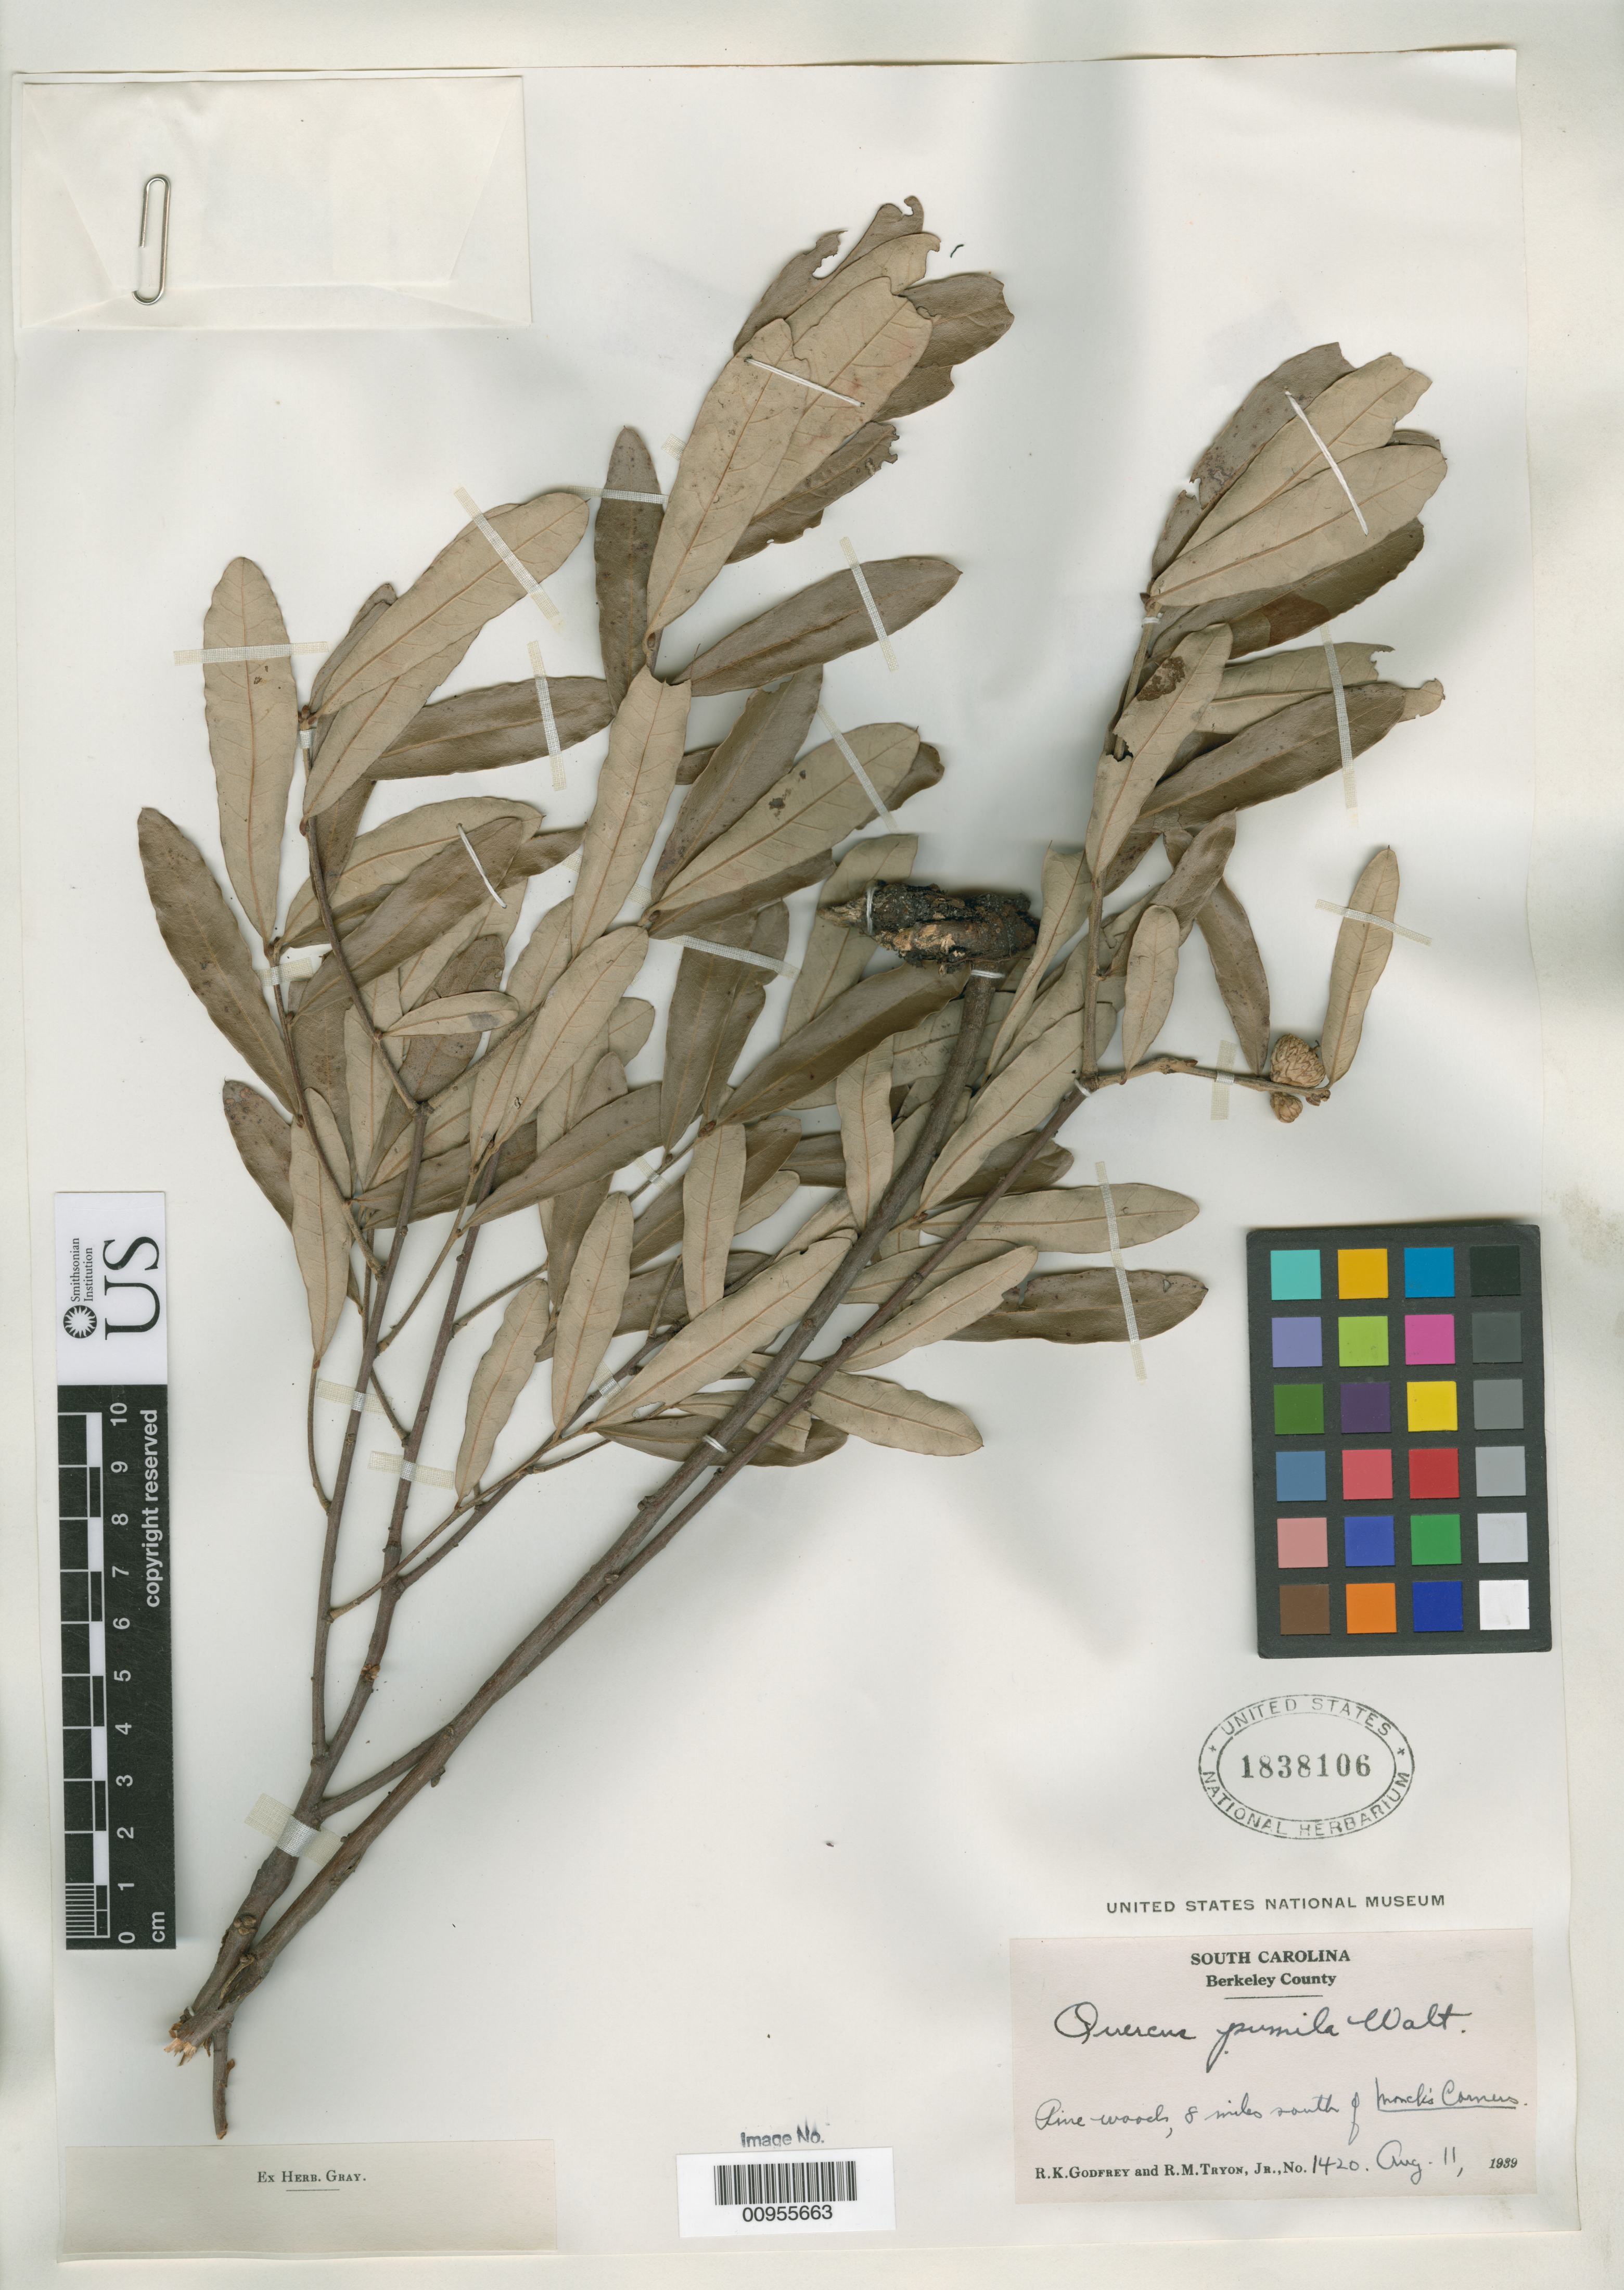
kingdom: Plantae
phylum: Tracheophyta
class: Magnoliopsida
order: Fagales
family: Fagaceae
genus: Quercus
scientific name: Quercus pumila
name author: Walter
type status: Isoneotype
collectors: R. K. Godfrey & R. M. Tryon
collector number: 1420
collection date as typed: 11 Aug 1939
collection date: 1939-08-11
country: United States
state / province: South Carolina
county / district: Berkeley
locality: Pine woods, 8 miles south of Monck's corners.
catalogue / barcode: US 1838106